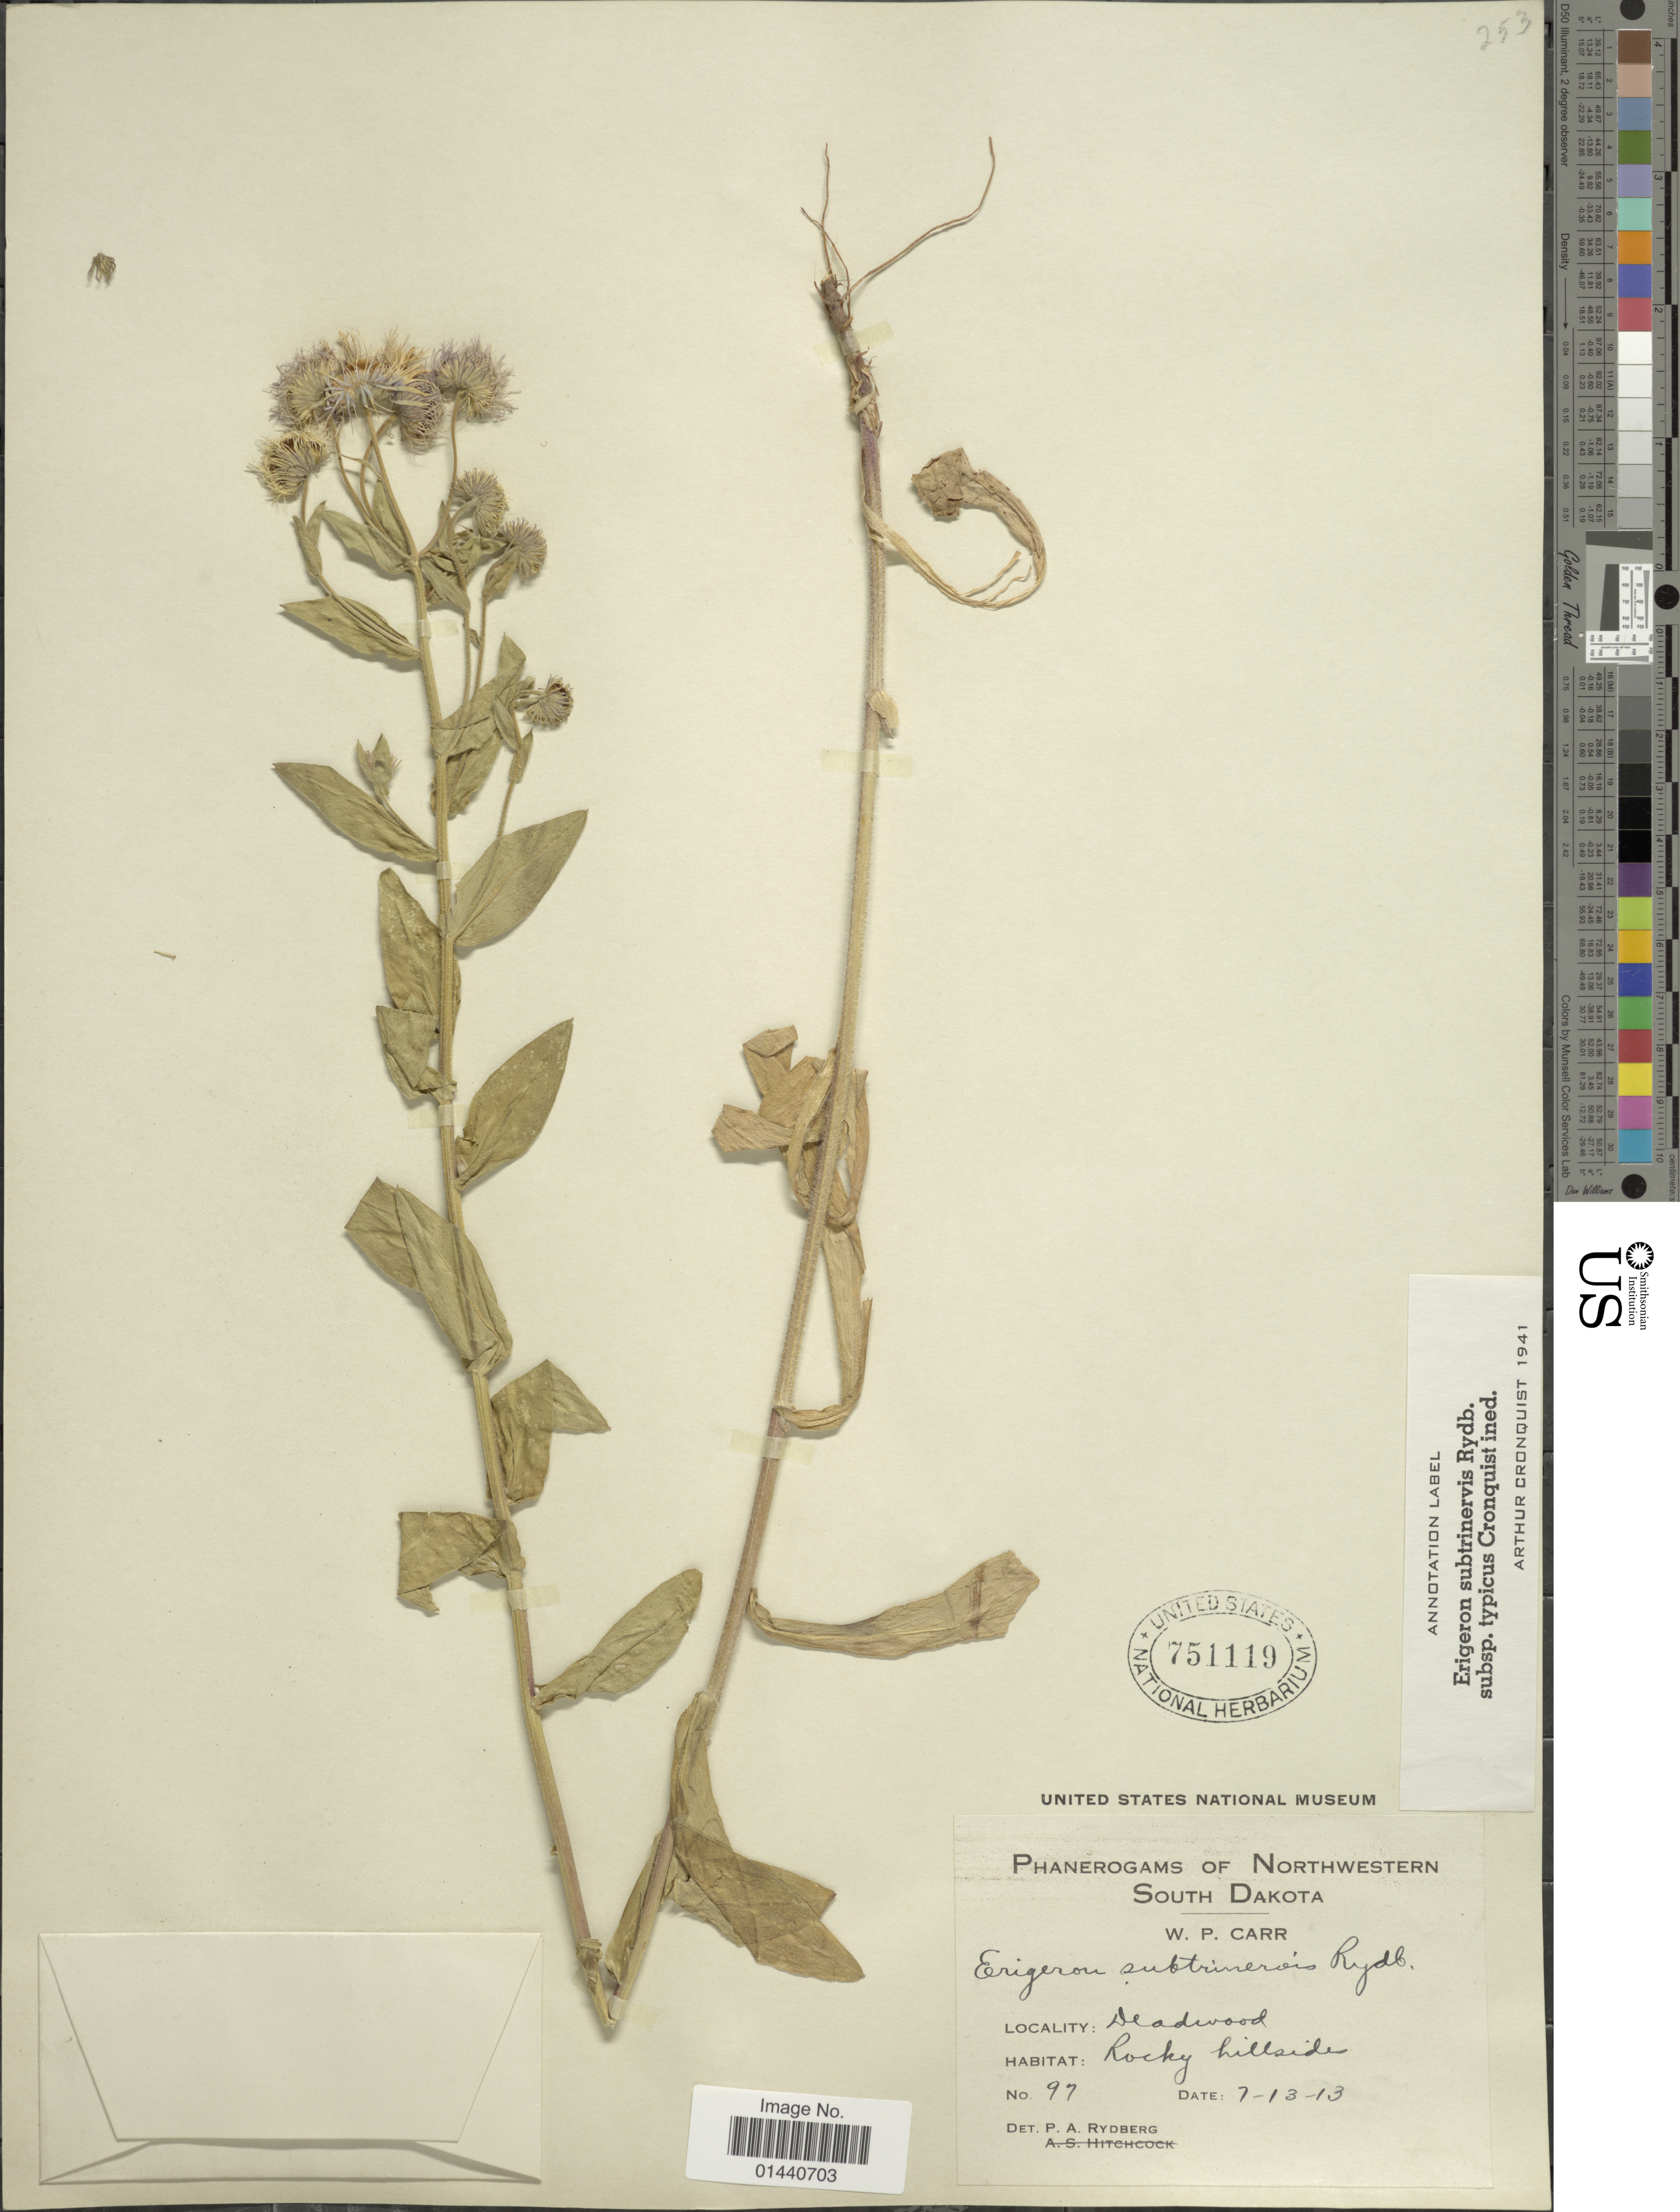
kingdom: Plantae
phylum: Tracheophyta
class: Magnoliopsida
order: Asterales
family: Asteraceae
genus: Erigeron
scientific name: Erigeron subtrinervis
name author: Rydb. ex Porter & Britton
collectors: W. Carr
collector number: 97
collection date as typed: Transcribed d/m/y: 13/7/13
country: United States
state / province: South Dakota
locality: Northwestern South Dakota. Deadwood.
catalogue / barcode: US 751119